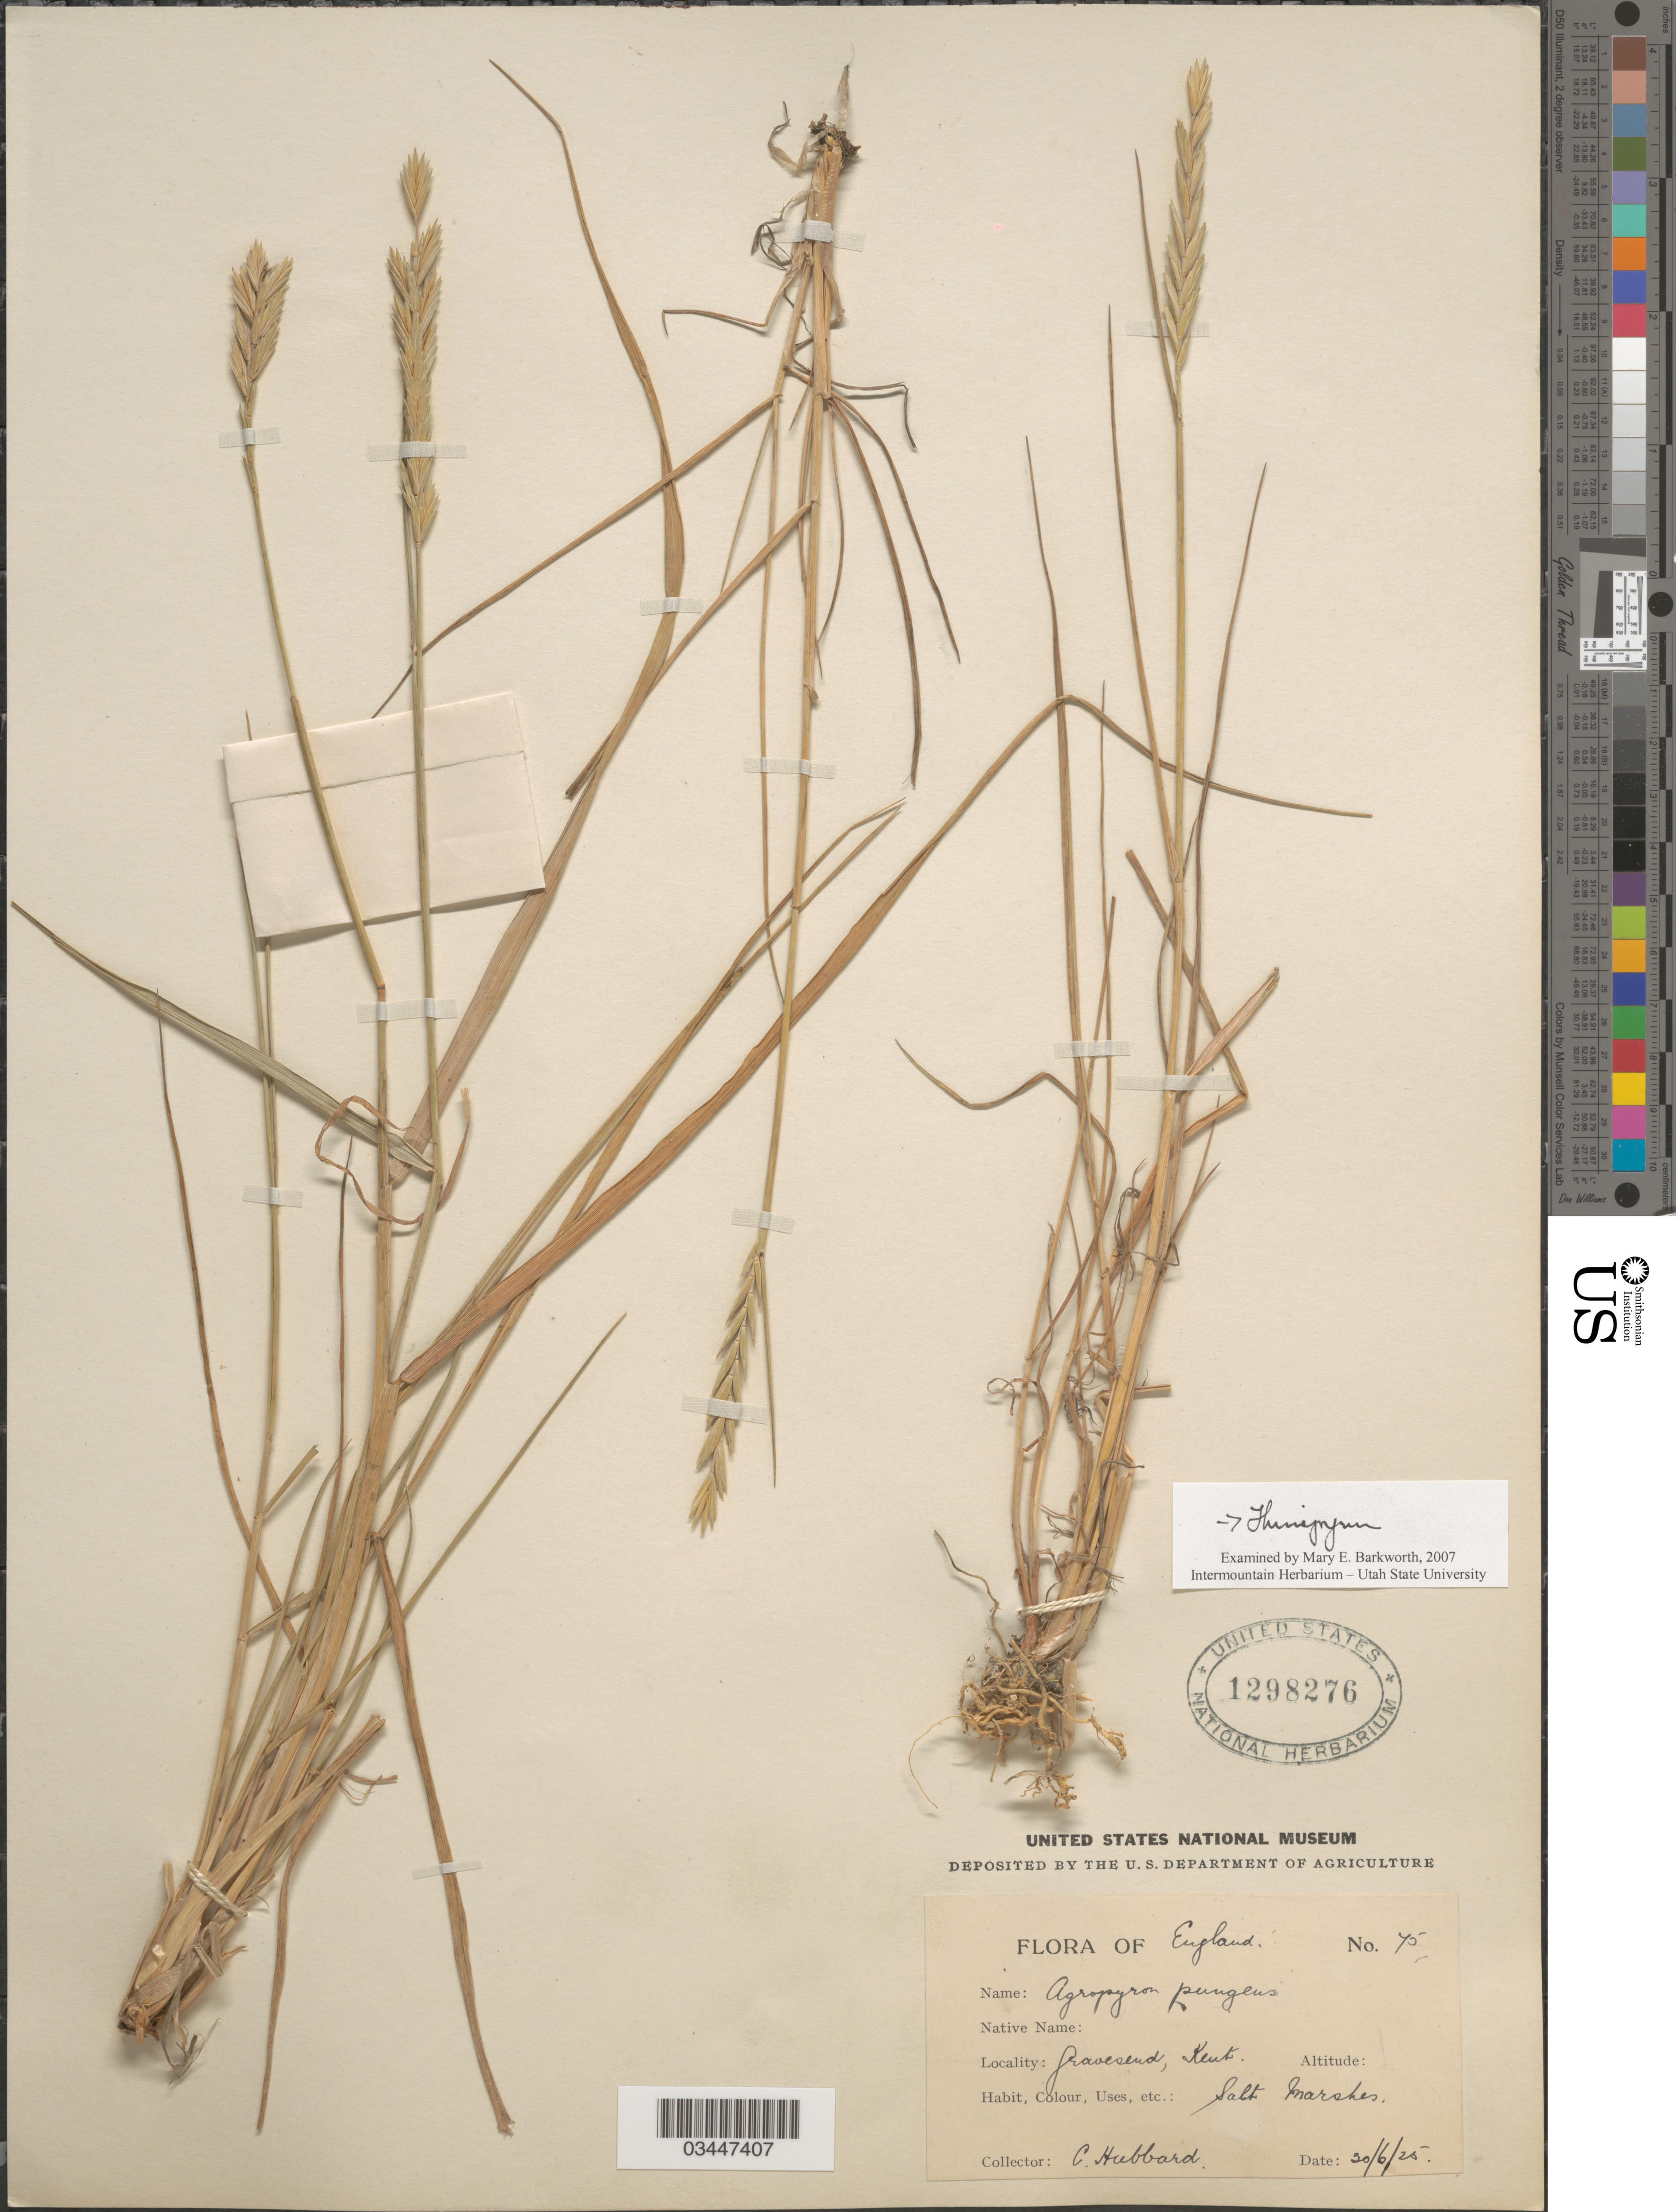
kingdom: Plantae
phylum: Tracheophyta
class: Liliopsida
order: Poales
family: Poaceae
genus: Thinopyrum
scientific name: Thinopyrum sp.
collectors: C. E. Hubbard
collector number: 75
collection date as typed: Transcribed d/m/y: 30/6/25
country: United Kingdom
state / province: England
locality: Gravesend, Kent.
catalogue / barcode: US 1298276